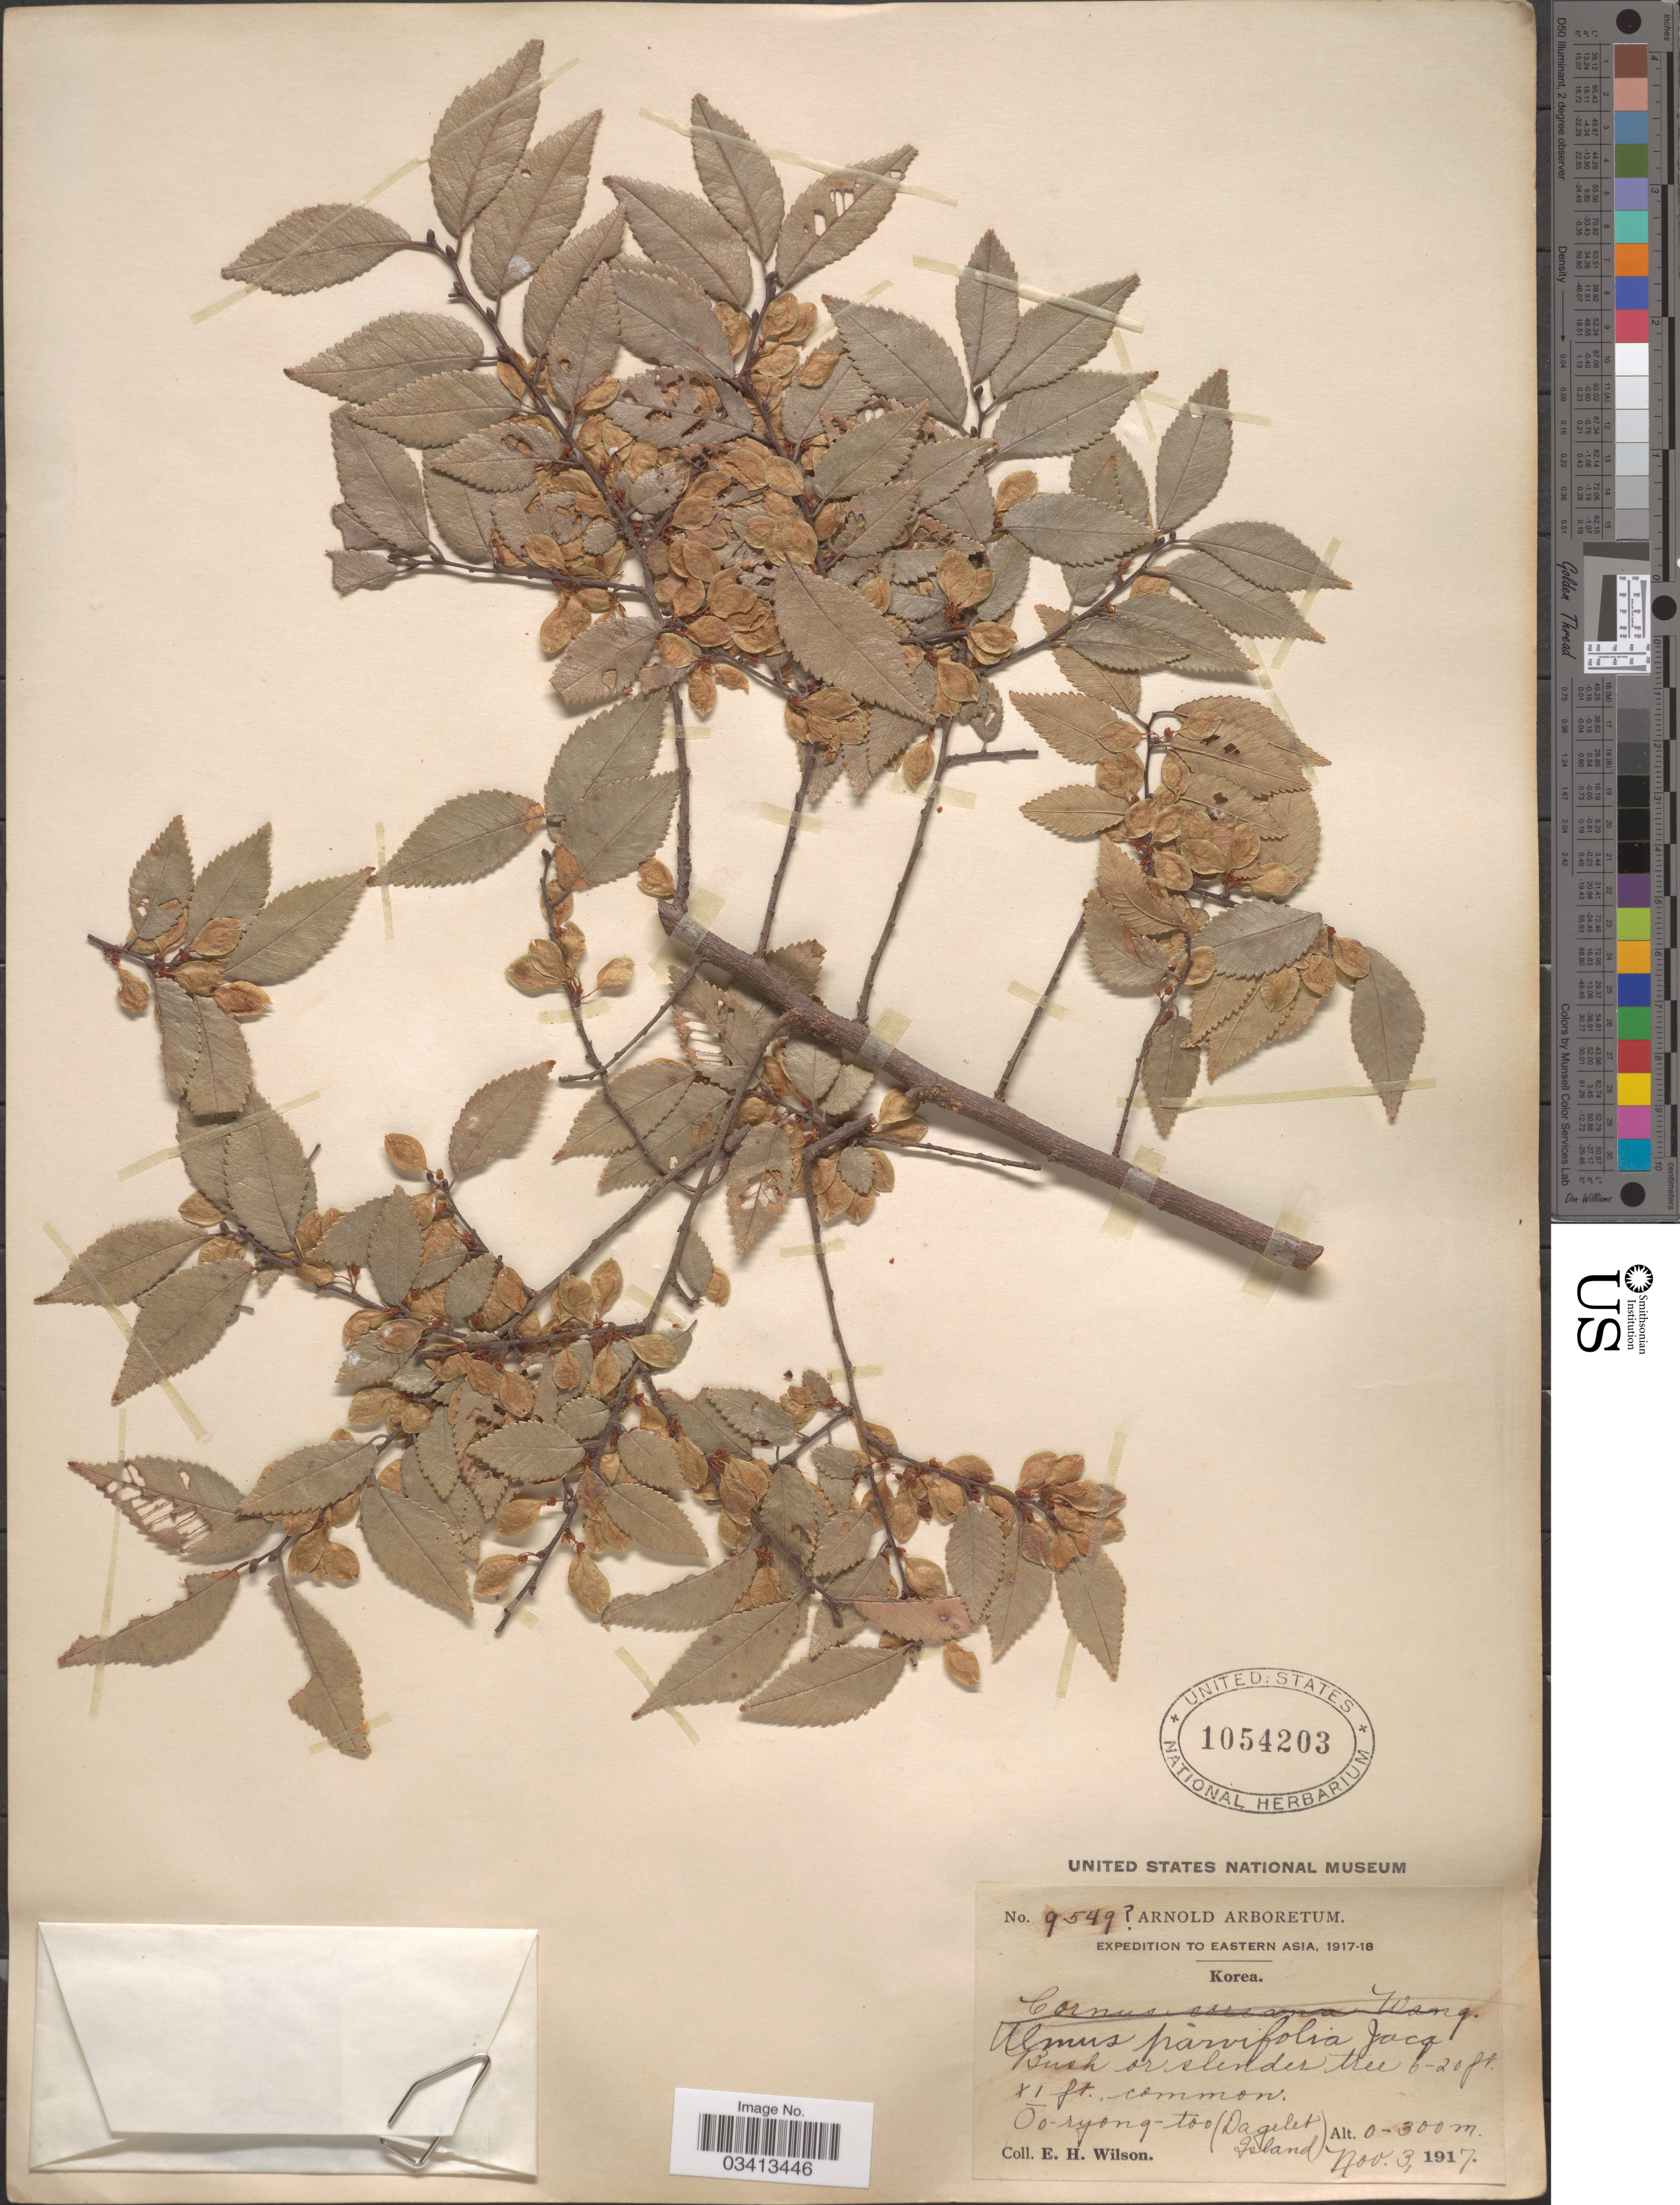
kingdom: Plantae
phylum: Tracheophyta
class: Magnoliopsida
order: Rosales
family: Ulmaceae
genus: Ulmus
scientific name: Ulmus parvifolia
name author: Jacq.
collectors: E. Wilson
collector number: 9549?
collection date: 1917-11-03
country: South Korea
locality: Ōo-ryong-too (Dagelet Island).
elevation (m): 0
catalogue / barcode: US 1054203